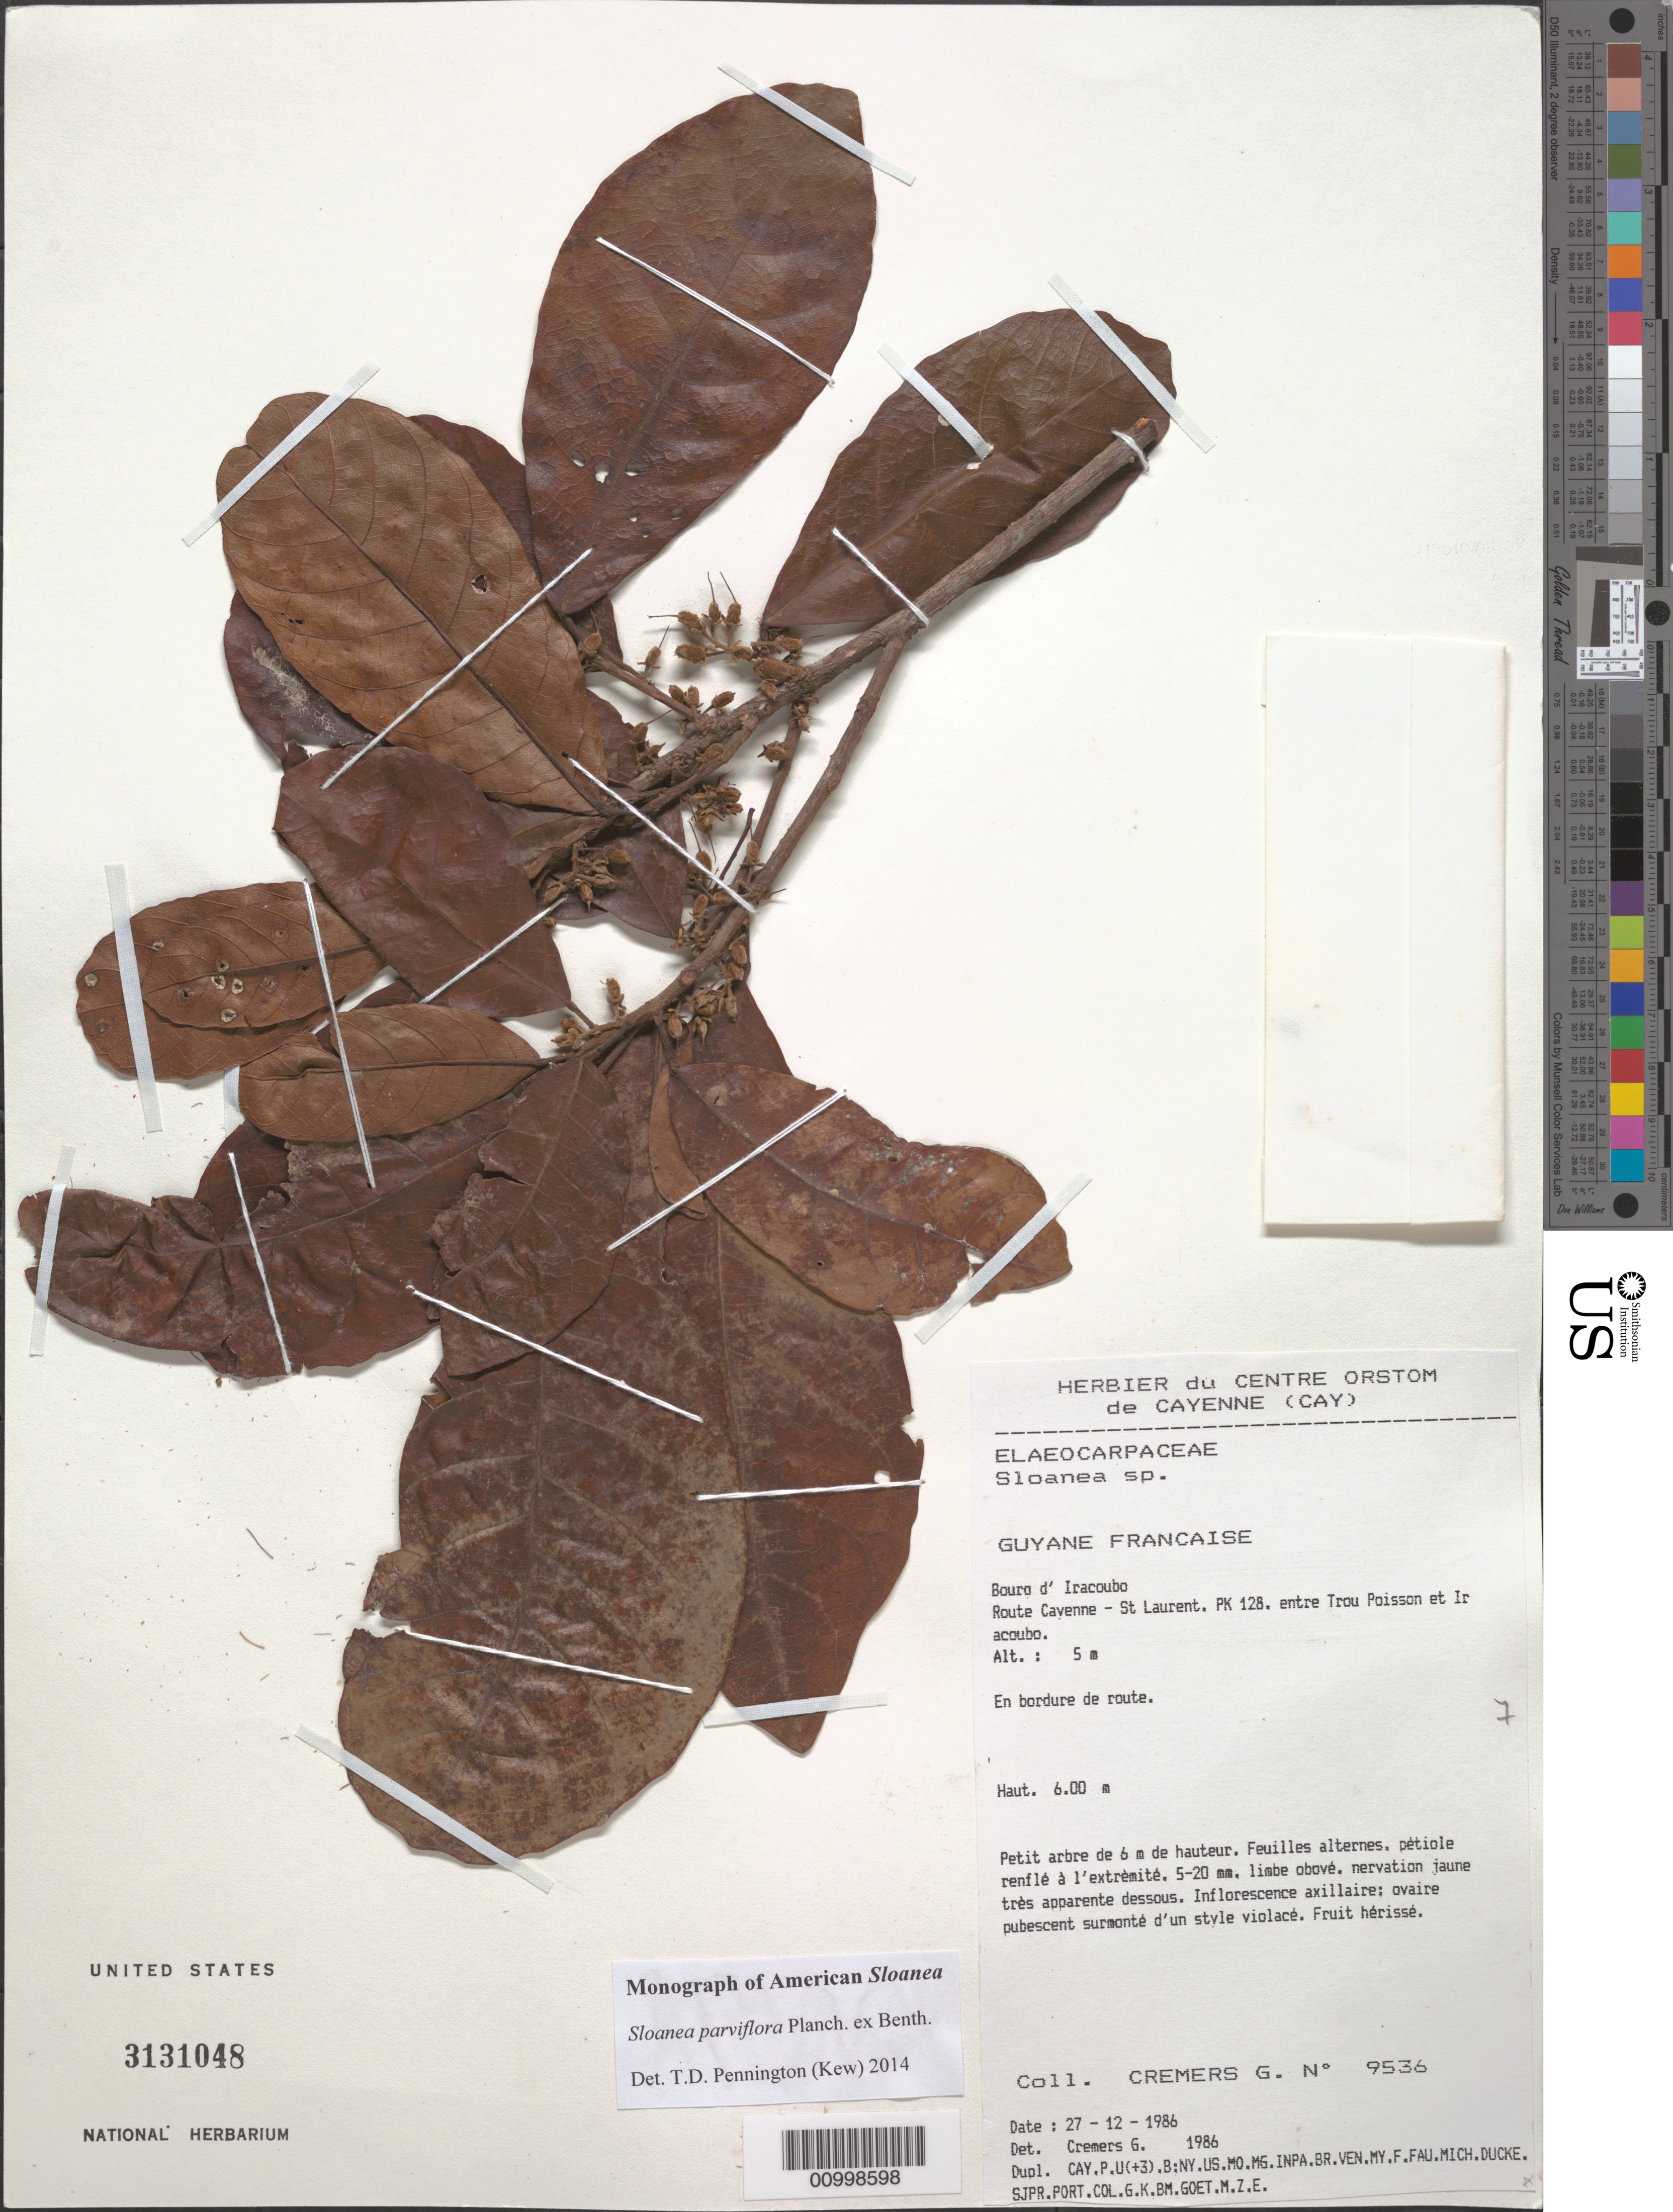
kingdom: Plantae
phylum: Tracheophyta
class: Magnoliopsida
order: Oxalidales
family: Elaeocarpaceae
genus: Sloanea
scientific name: Sloanea parviflora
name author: Planch. ex Benth.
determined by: Pennington, T. D., (K)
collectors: G. Cremers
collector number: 9536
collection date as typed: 27-Dec-86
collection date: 1986-12-27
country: French Guiana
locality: Bord d'Iracoubo. Route Cayenne - St. Laurent, PK 128, entre Trou Poisson et Iracoubo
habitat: En bordure de route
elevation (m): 5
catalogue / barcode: US 3131048